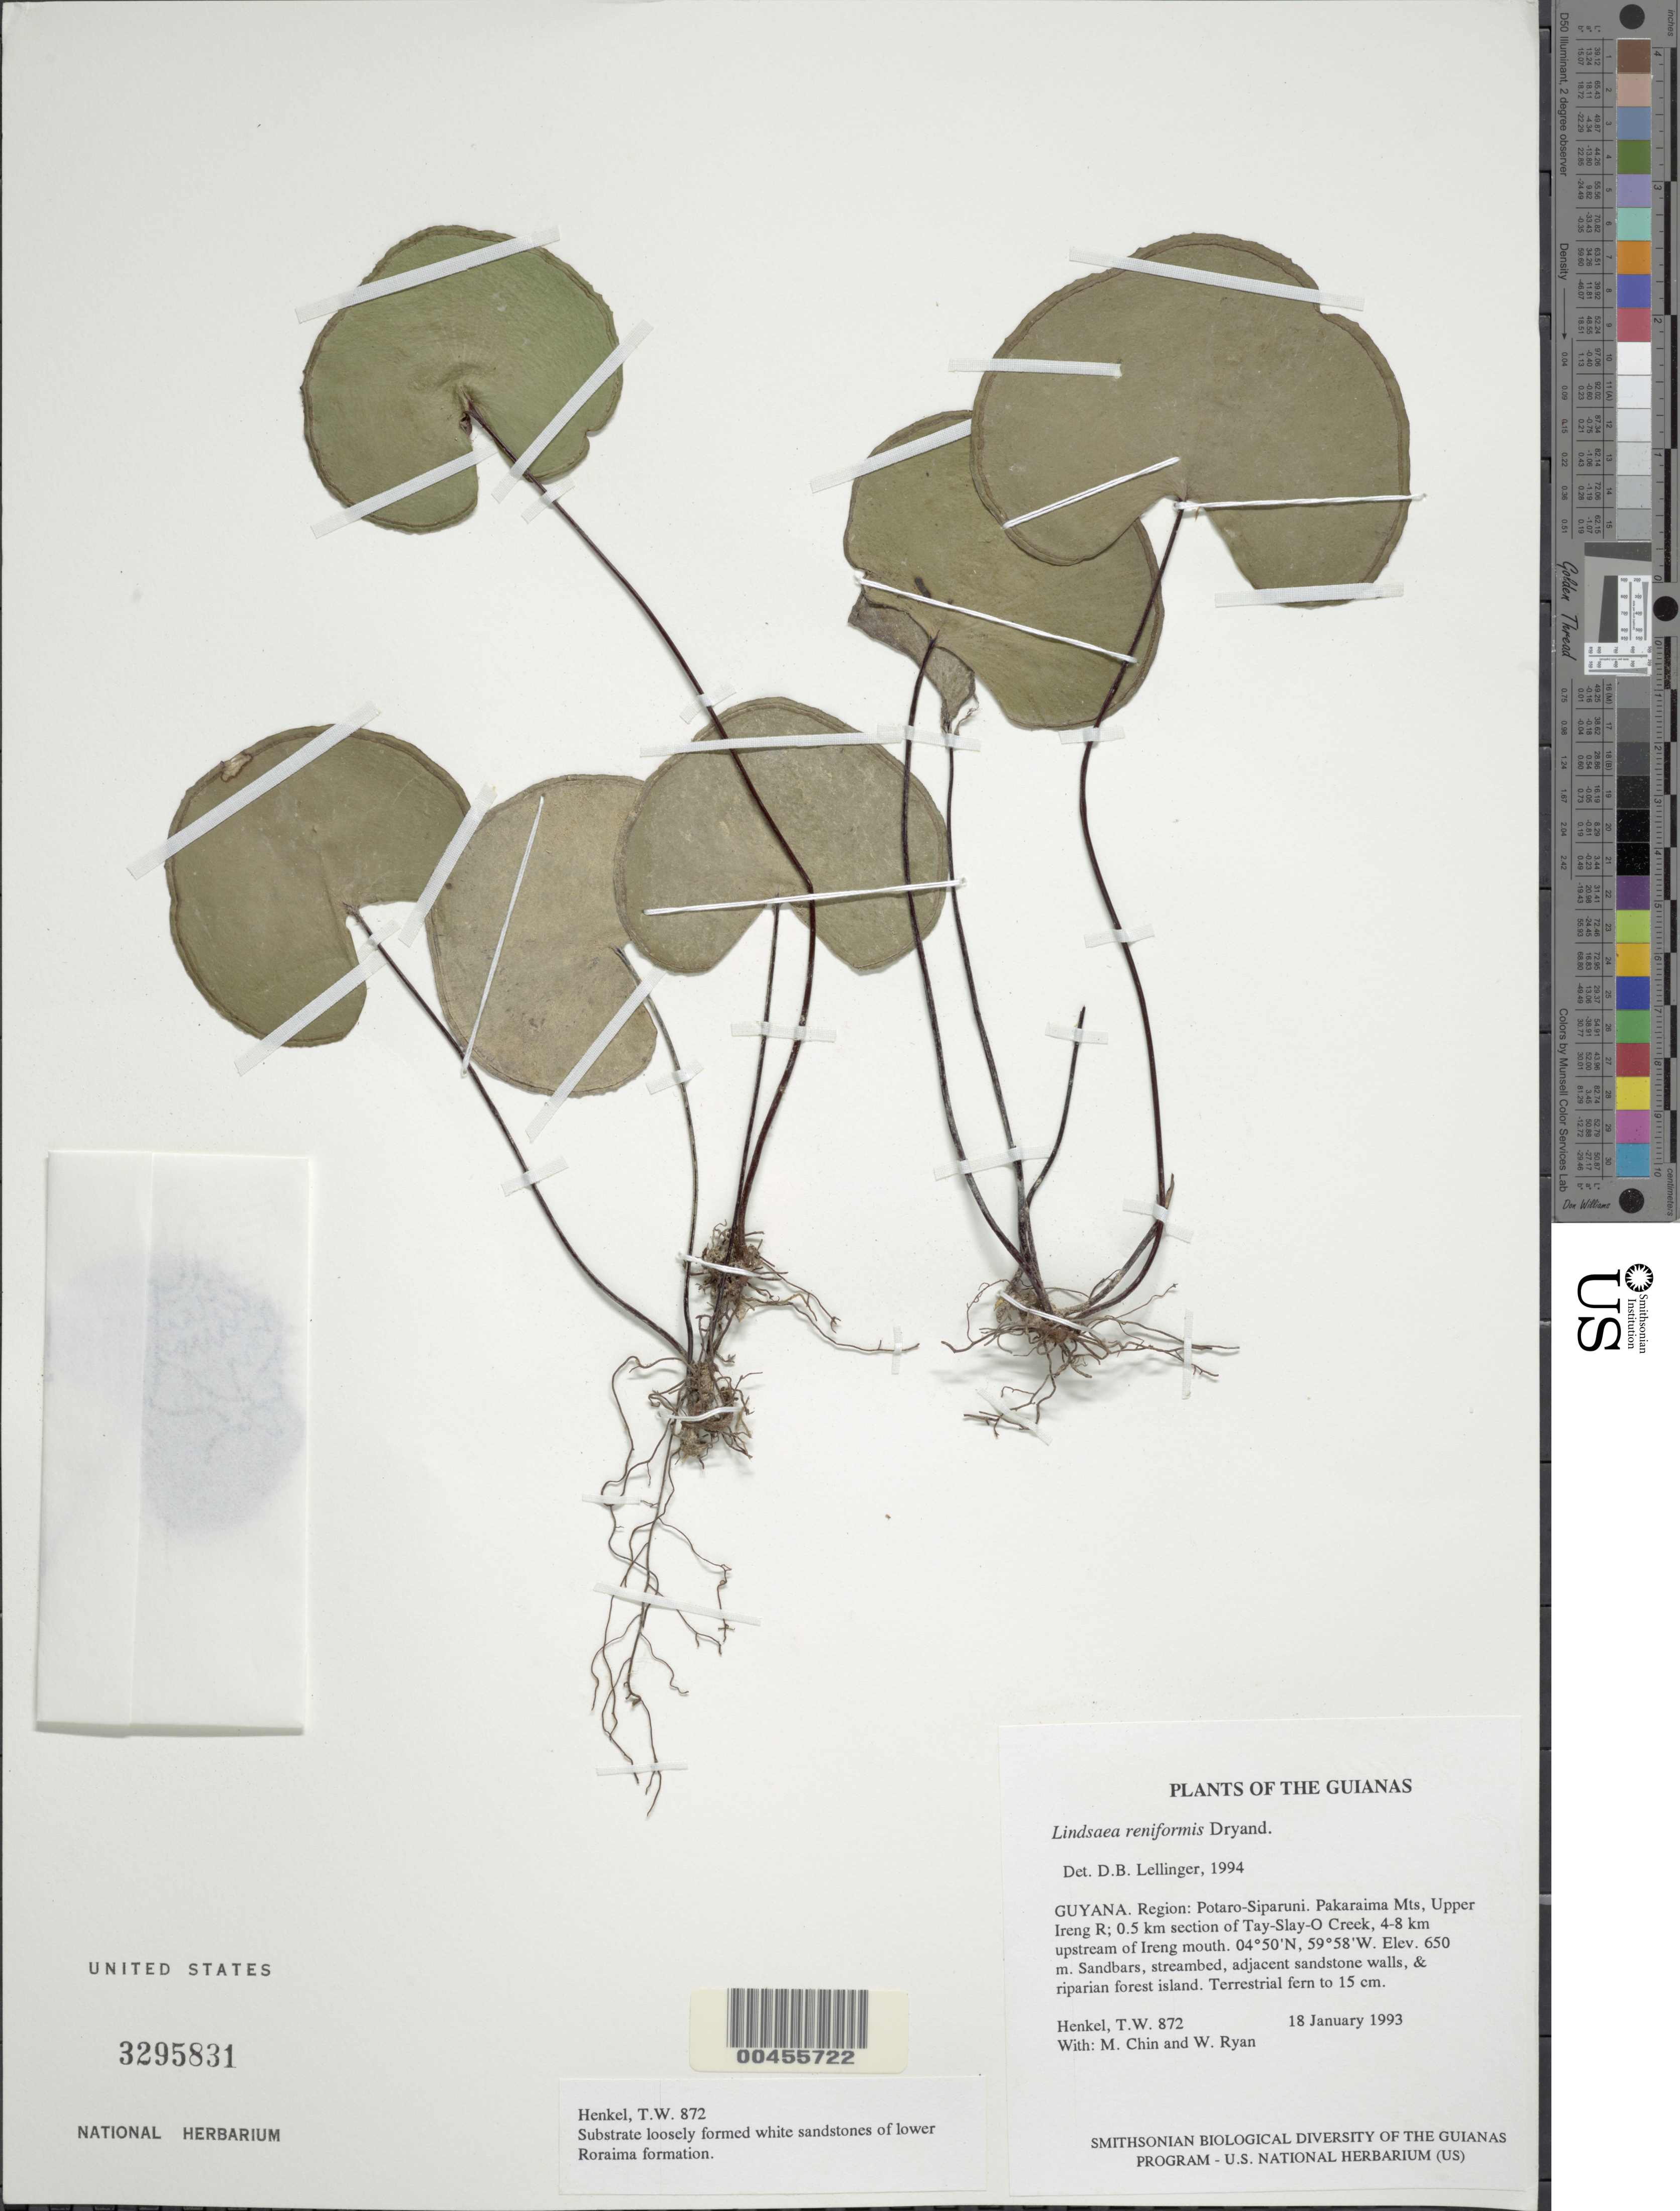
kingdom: Plantae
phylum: Tracheophyta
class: Polypodiopsida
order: Polypodiales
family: Lindsaeaceae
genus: Lindsaea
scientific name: Lindsaea reniformis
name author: Dryand.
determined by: Lellinger, David B., (BOT), Smithsonian Institution - National Museum of Natural History (UNITED STATES)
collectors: T. Henkel, M. Chin & W. Ryan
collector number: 872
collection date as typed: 18 January 1993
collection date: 1993-01-18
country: Guyana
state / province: Potaro-Siparuni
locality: Pakaraima Mts, Upper Ireng R; 0.5 km section of Tay-Slay-O Creek, 4-8 km upstream of Ireng mouth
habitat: Sandbars, streambed, adjacent sandstone walls, & riparian forest island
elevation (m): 650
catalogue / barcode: US 3295831